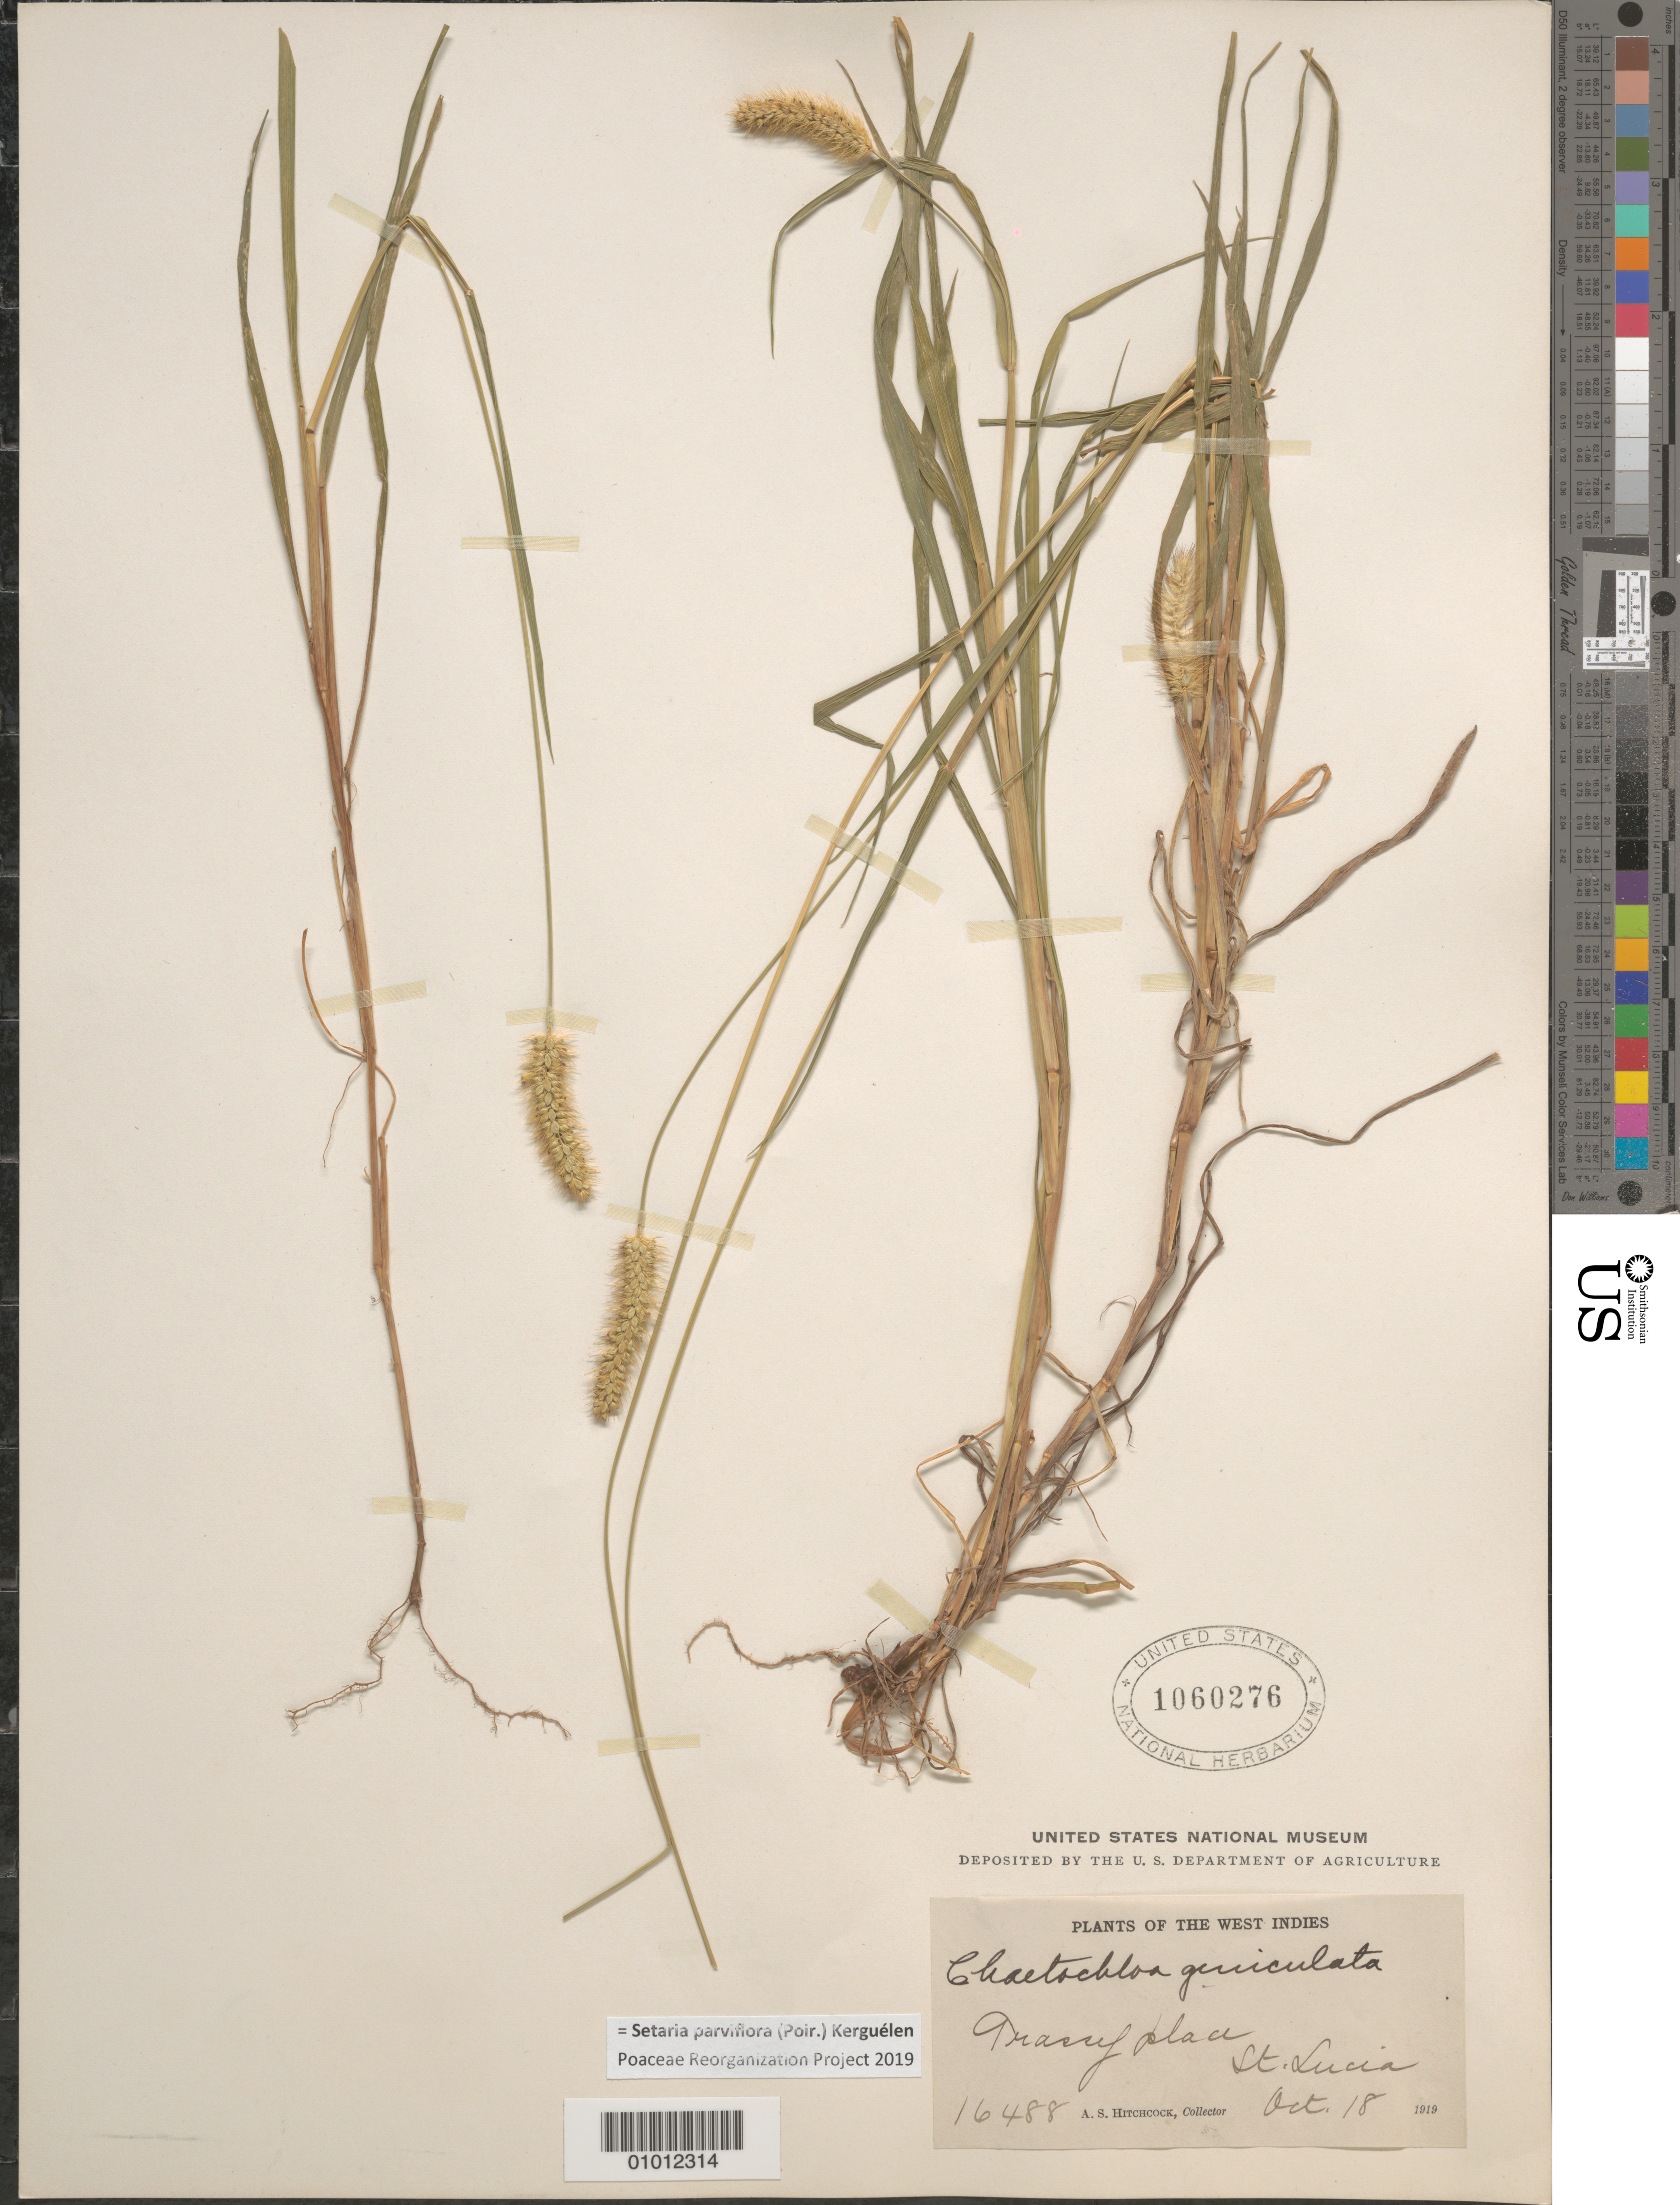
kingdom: Plantae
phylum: Tracheophyta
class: Liliopsida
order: Poales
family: Poaceae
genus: Setaria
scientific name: Setaria parviflora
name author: (Poir.) Kerguélen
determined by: Poaceae Reorganization Project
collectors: A. S. Hitchcock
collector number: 16488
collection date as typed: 18 Oct 1919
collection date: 1919-10-18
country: St. Lucia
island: St. Lucia I.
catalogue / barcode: US 1060276